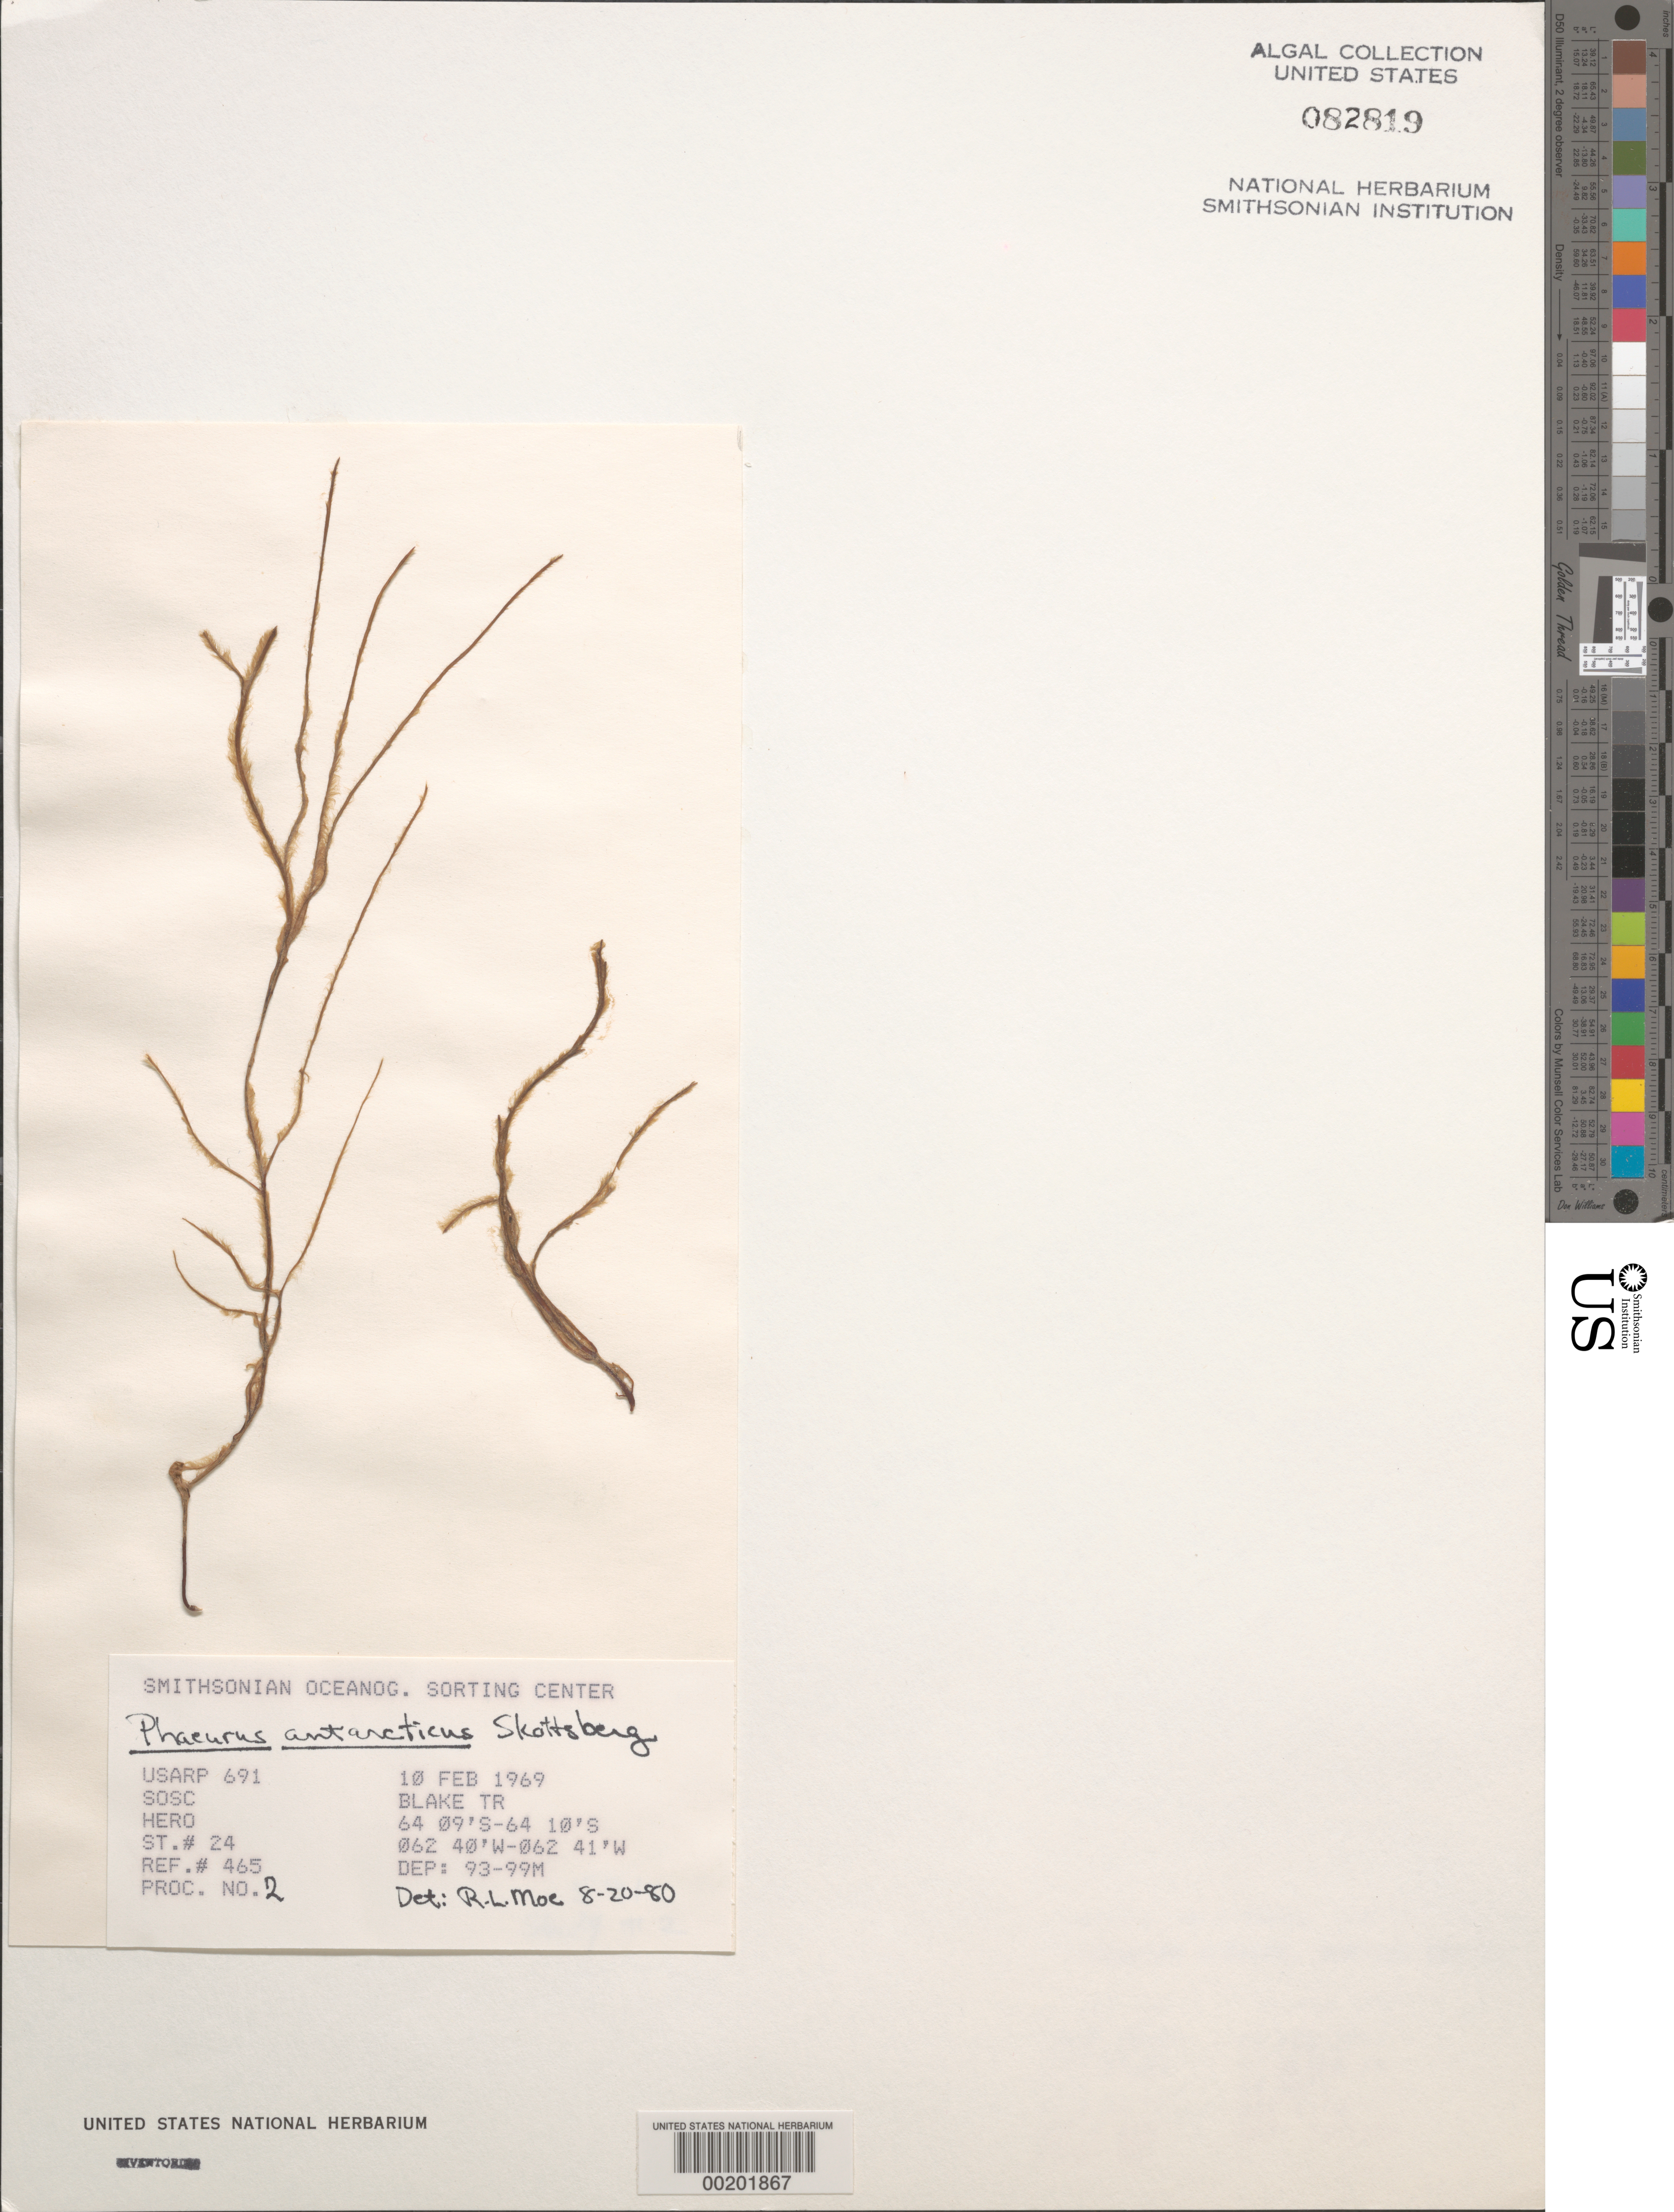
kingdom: Chromista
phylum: Ochrophyta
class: Phaeophyceae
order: Desmarestiales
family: Desmarestiaceae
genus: Phaeurus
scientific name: Phaeurus antarcticus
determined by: Moe, R. L.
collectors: SOSC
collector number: Station 24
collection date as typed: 10 Feb 1969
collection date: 1969-02-10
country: Antarctica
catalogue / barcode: US 82819